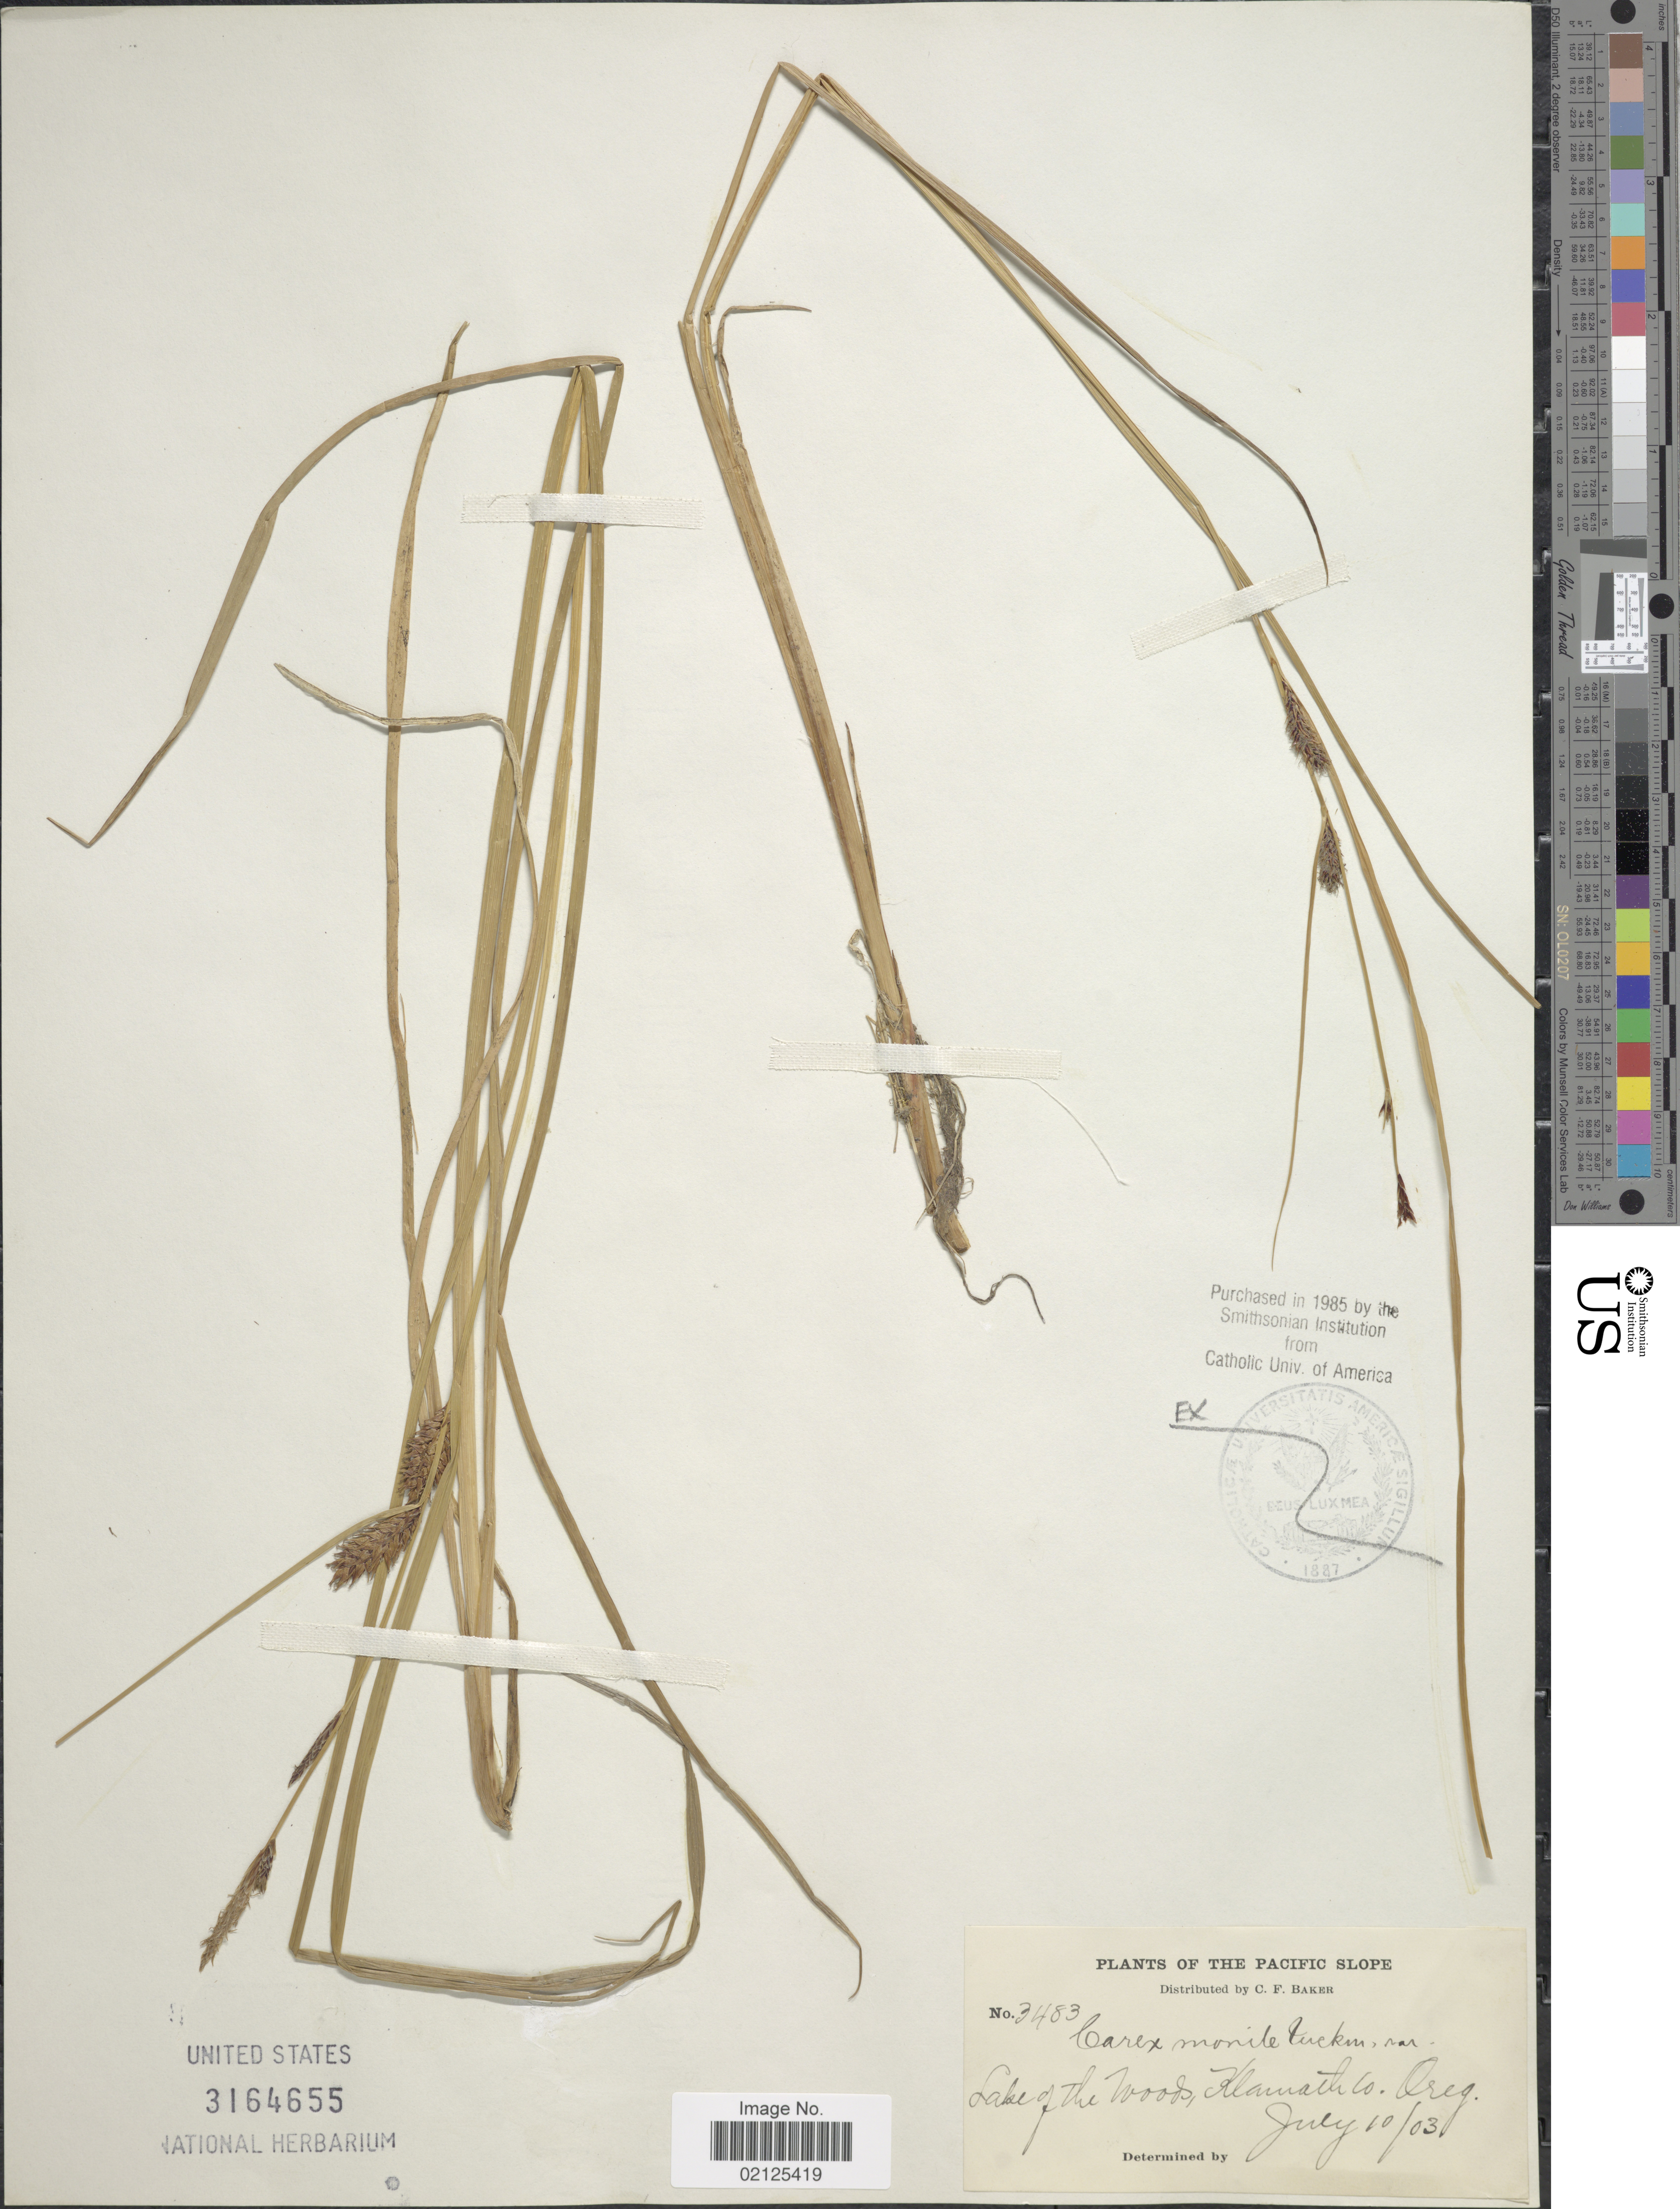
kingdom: Plantae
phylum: Tracheophyta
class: Liliopsida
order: Poales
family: Cyperaceae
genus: Carex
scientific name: Carex vesicaria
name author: L.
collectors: C. F. Baker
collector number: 3483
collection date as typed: Transcribed d/m/y: 10/7/3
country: United States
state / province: Oregon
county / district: Klamath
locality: The Pacific Coast, Lake of the Woods, Klamath Co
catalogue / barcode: US 3164655